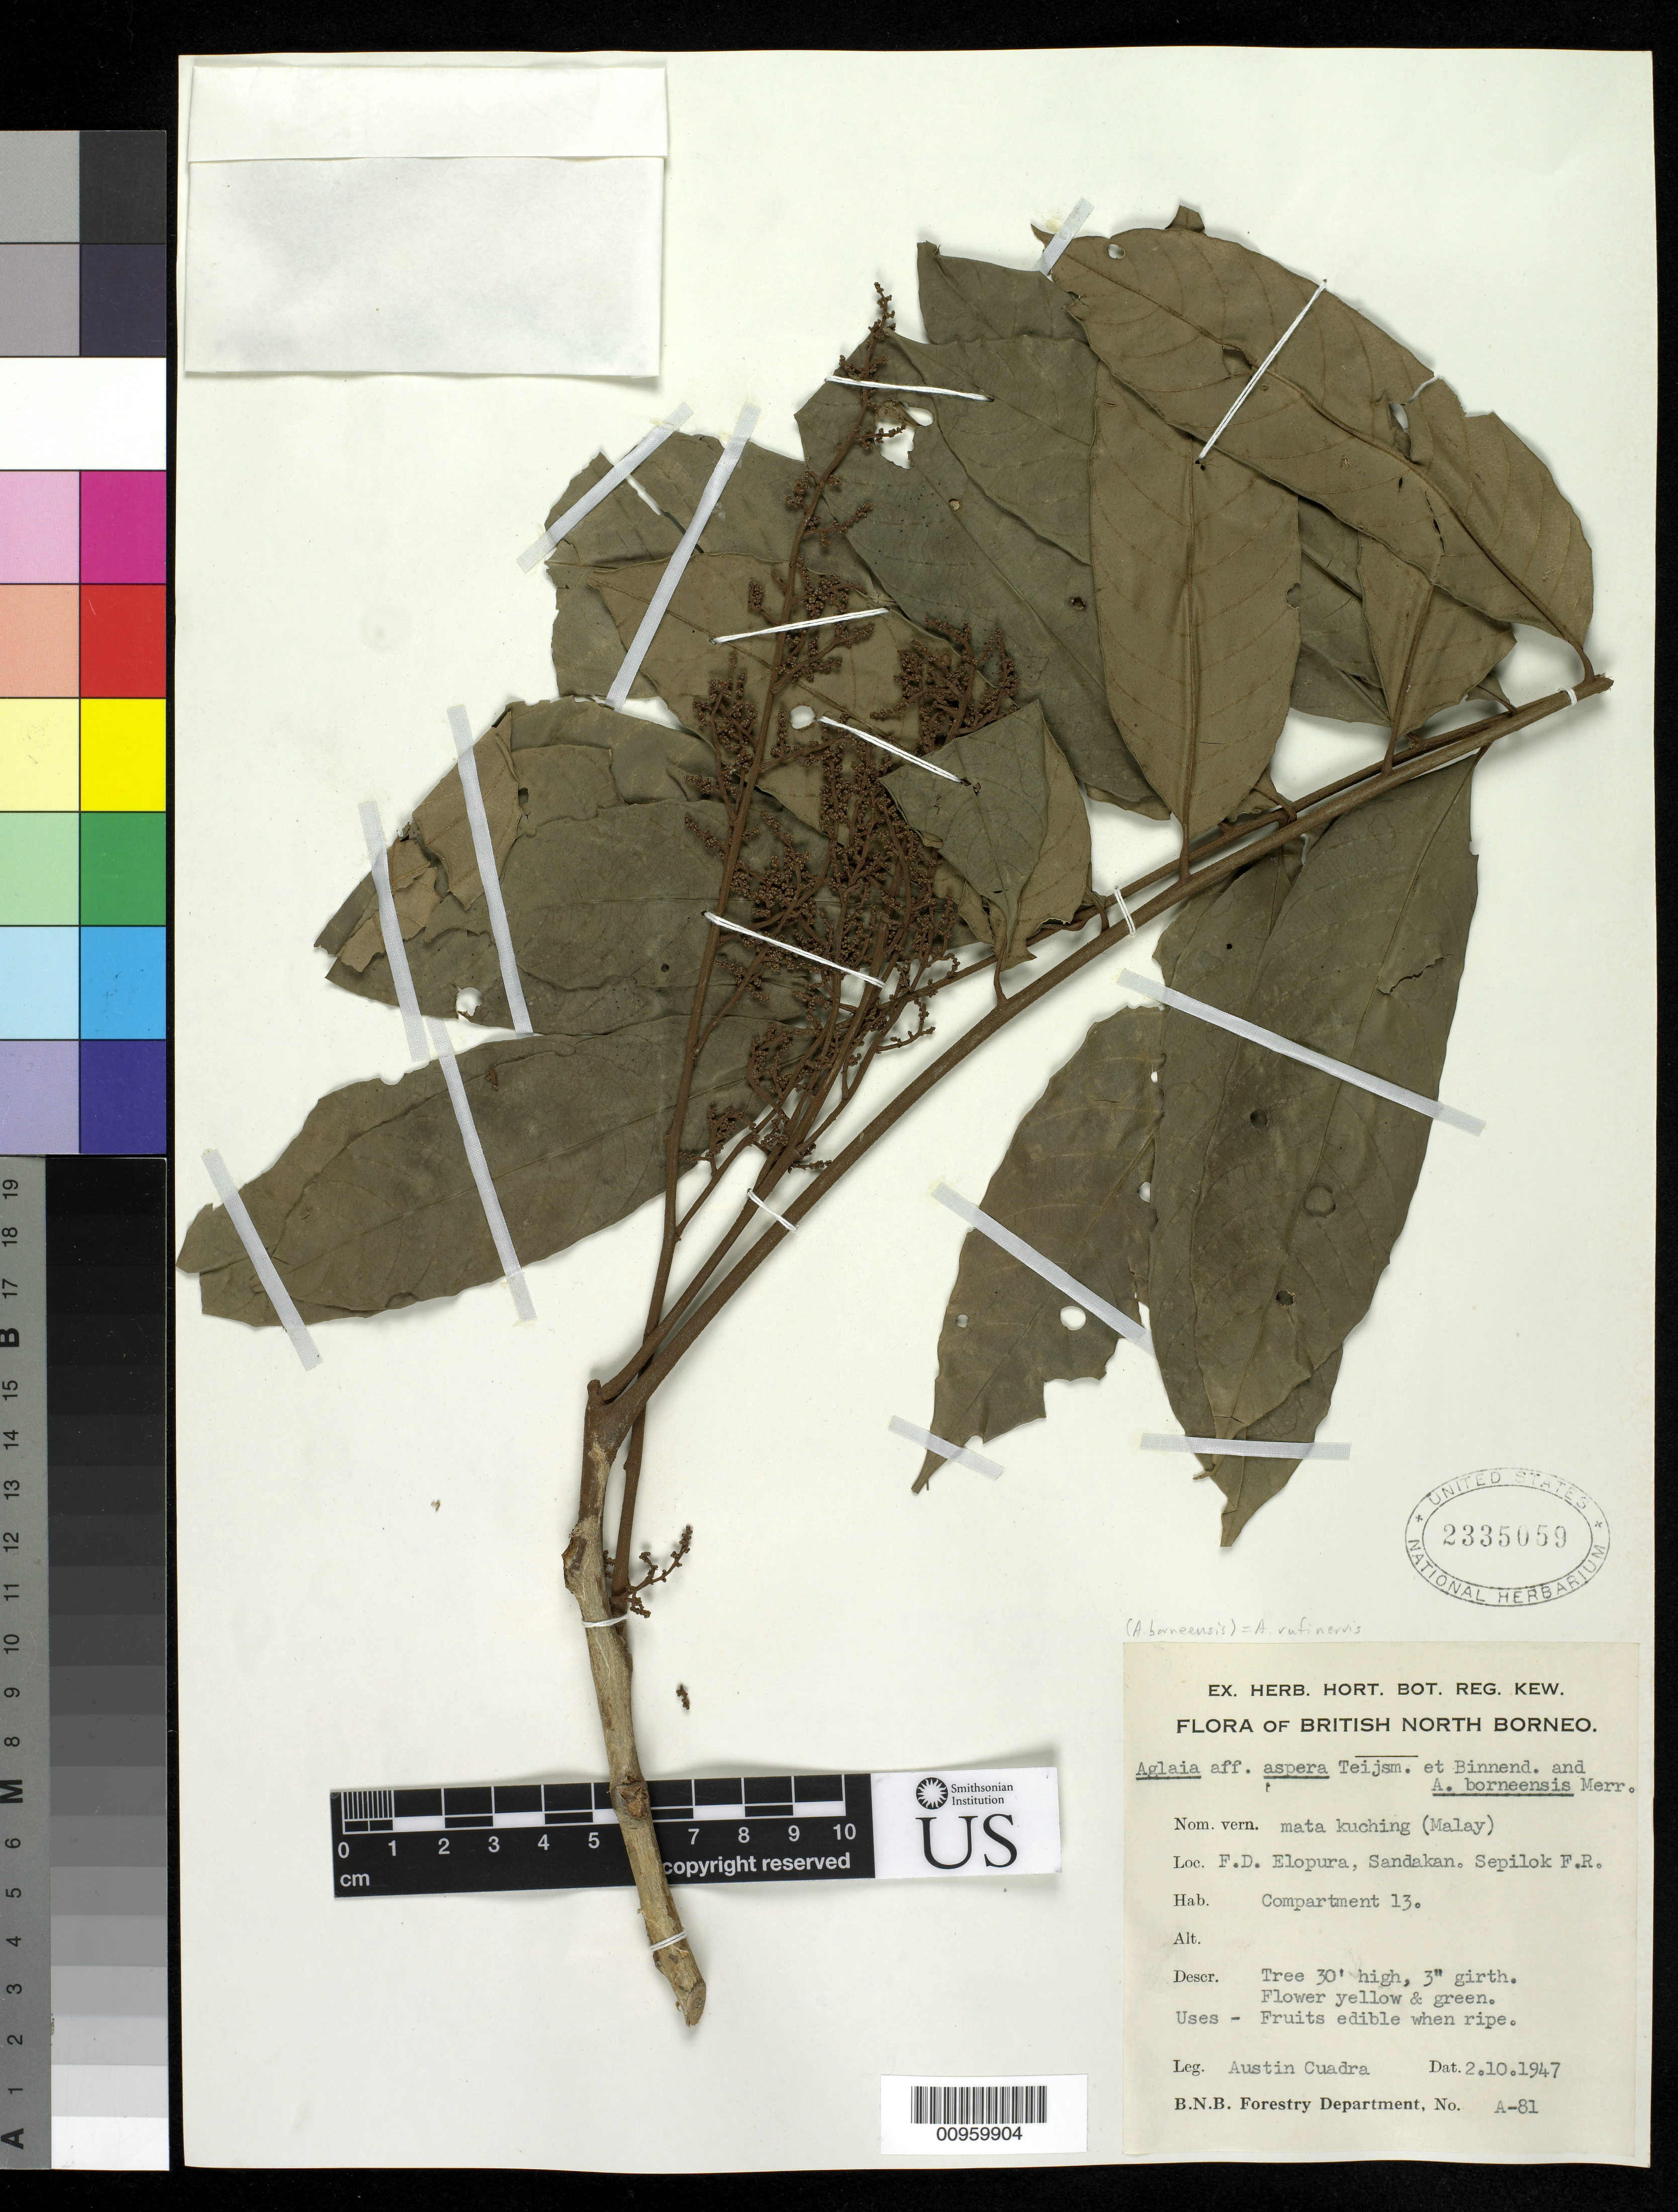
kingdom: Plantae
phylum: Tracheophyta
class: Magnoliopsida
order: Sapindales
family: Meliaceae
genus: Aglaia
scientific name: Aglaia crassinervia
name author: Kurz ex Hiern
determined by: Pannell, C. M.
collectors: A. Cuadra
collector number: A 81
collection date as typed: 10 Feb 1947 or 02 Oct 1947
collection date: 1947-02-10 or 1947-10-02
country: Malaysia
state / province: Sabah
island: Borneo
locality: F.D. Elopura, Sandakan, Sepilok F.R.;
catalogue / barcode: US 2335059